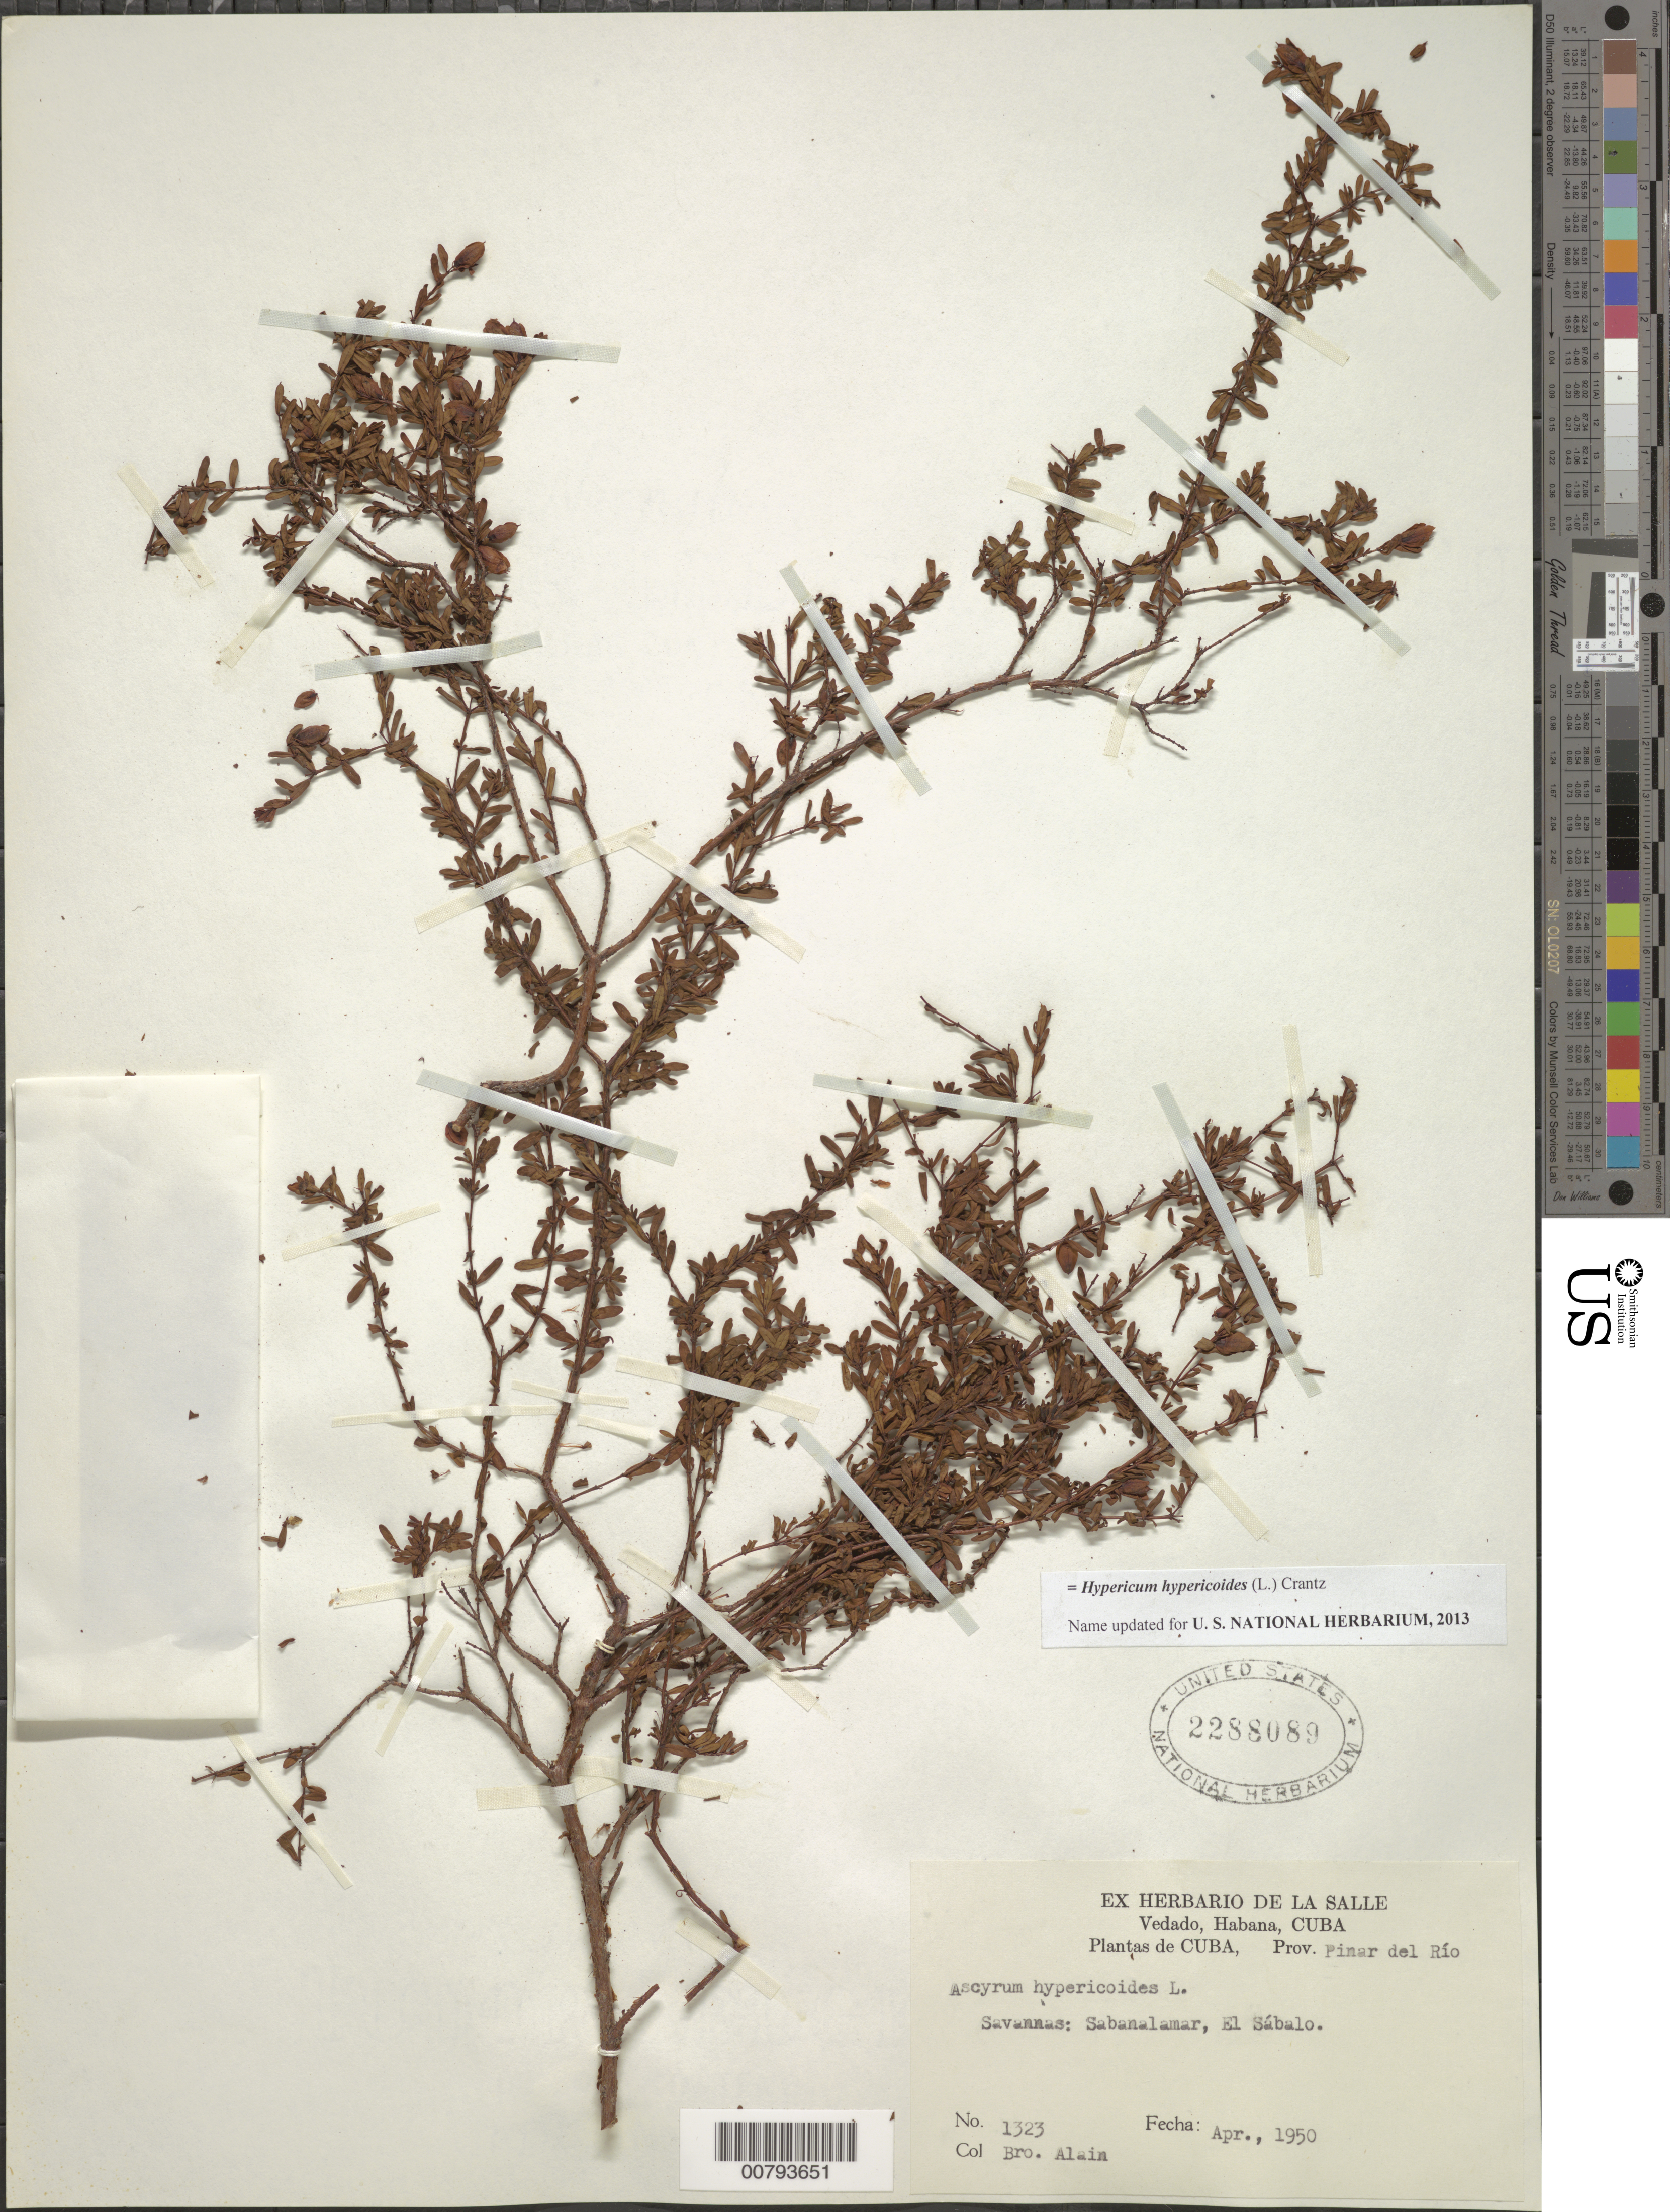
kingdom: Plantae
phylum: Tracheophyta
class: Magnoliopsida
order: Malpighiales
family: Hypericaceae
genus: Hypericum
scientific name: Hypericum hypericoides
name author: (L.) Crantz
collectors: A. H. Liogier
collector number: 1323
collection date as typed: Apr 1950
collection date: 1950-04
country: Cuba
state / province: Pinar del Río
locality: Vedado, Habana; Sabanalamar, E. Sábalo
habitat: Savanna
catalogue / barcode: US 2288089